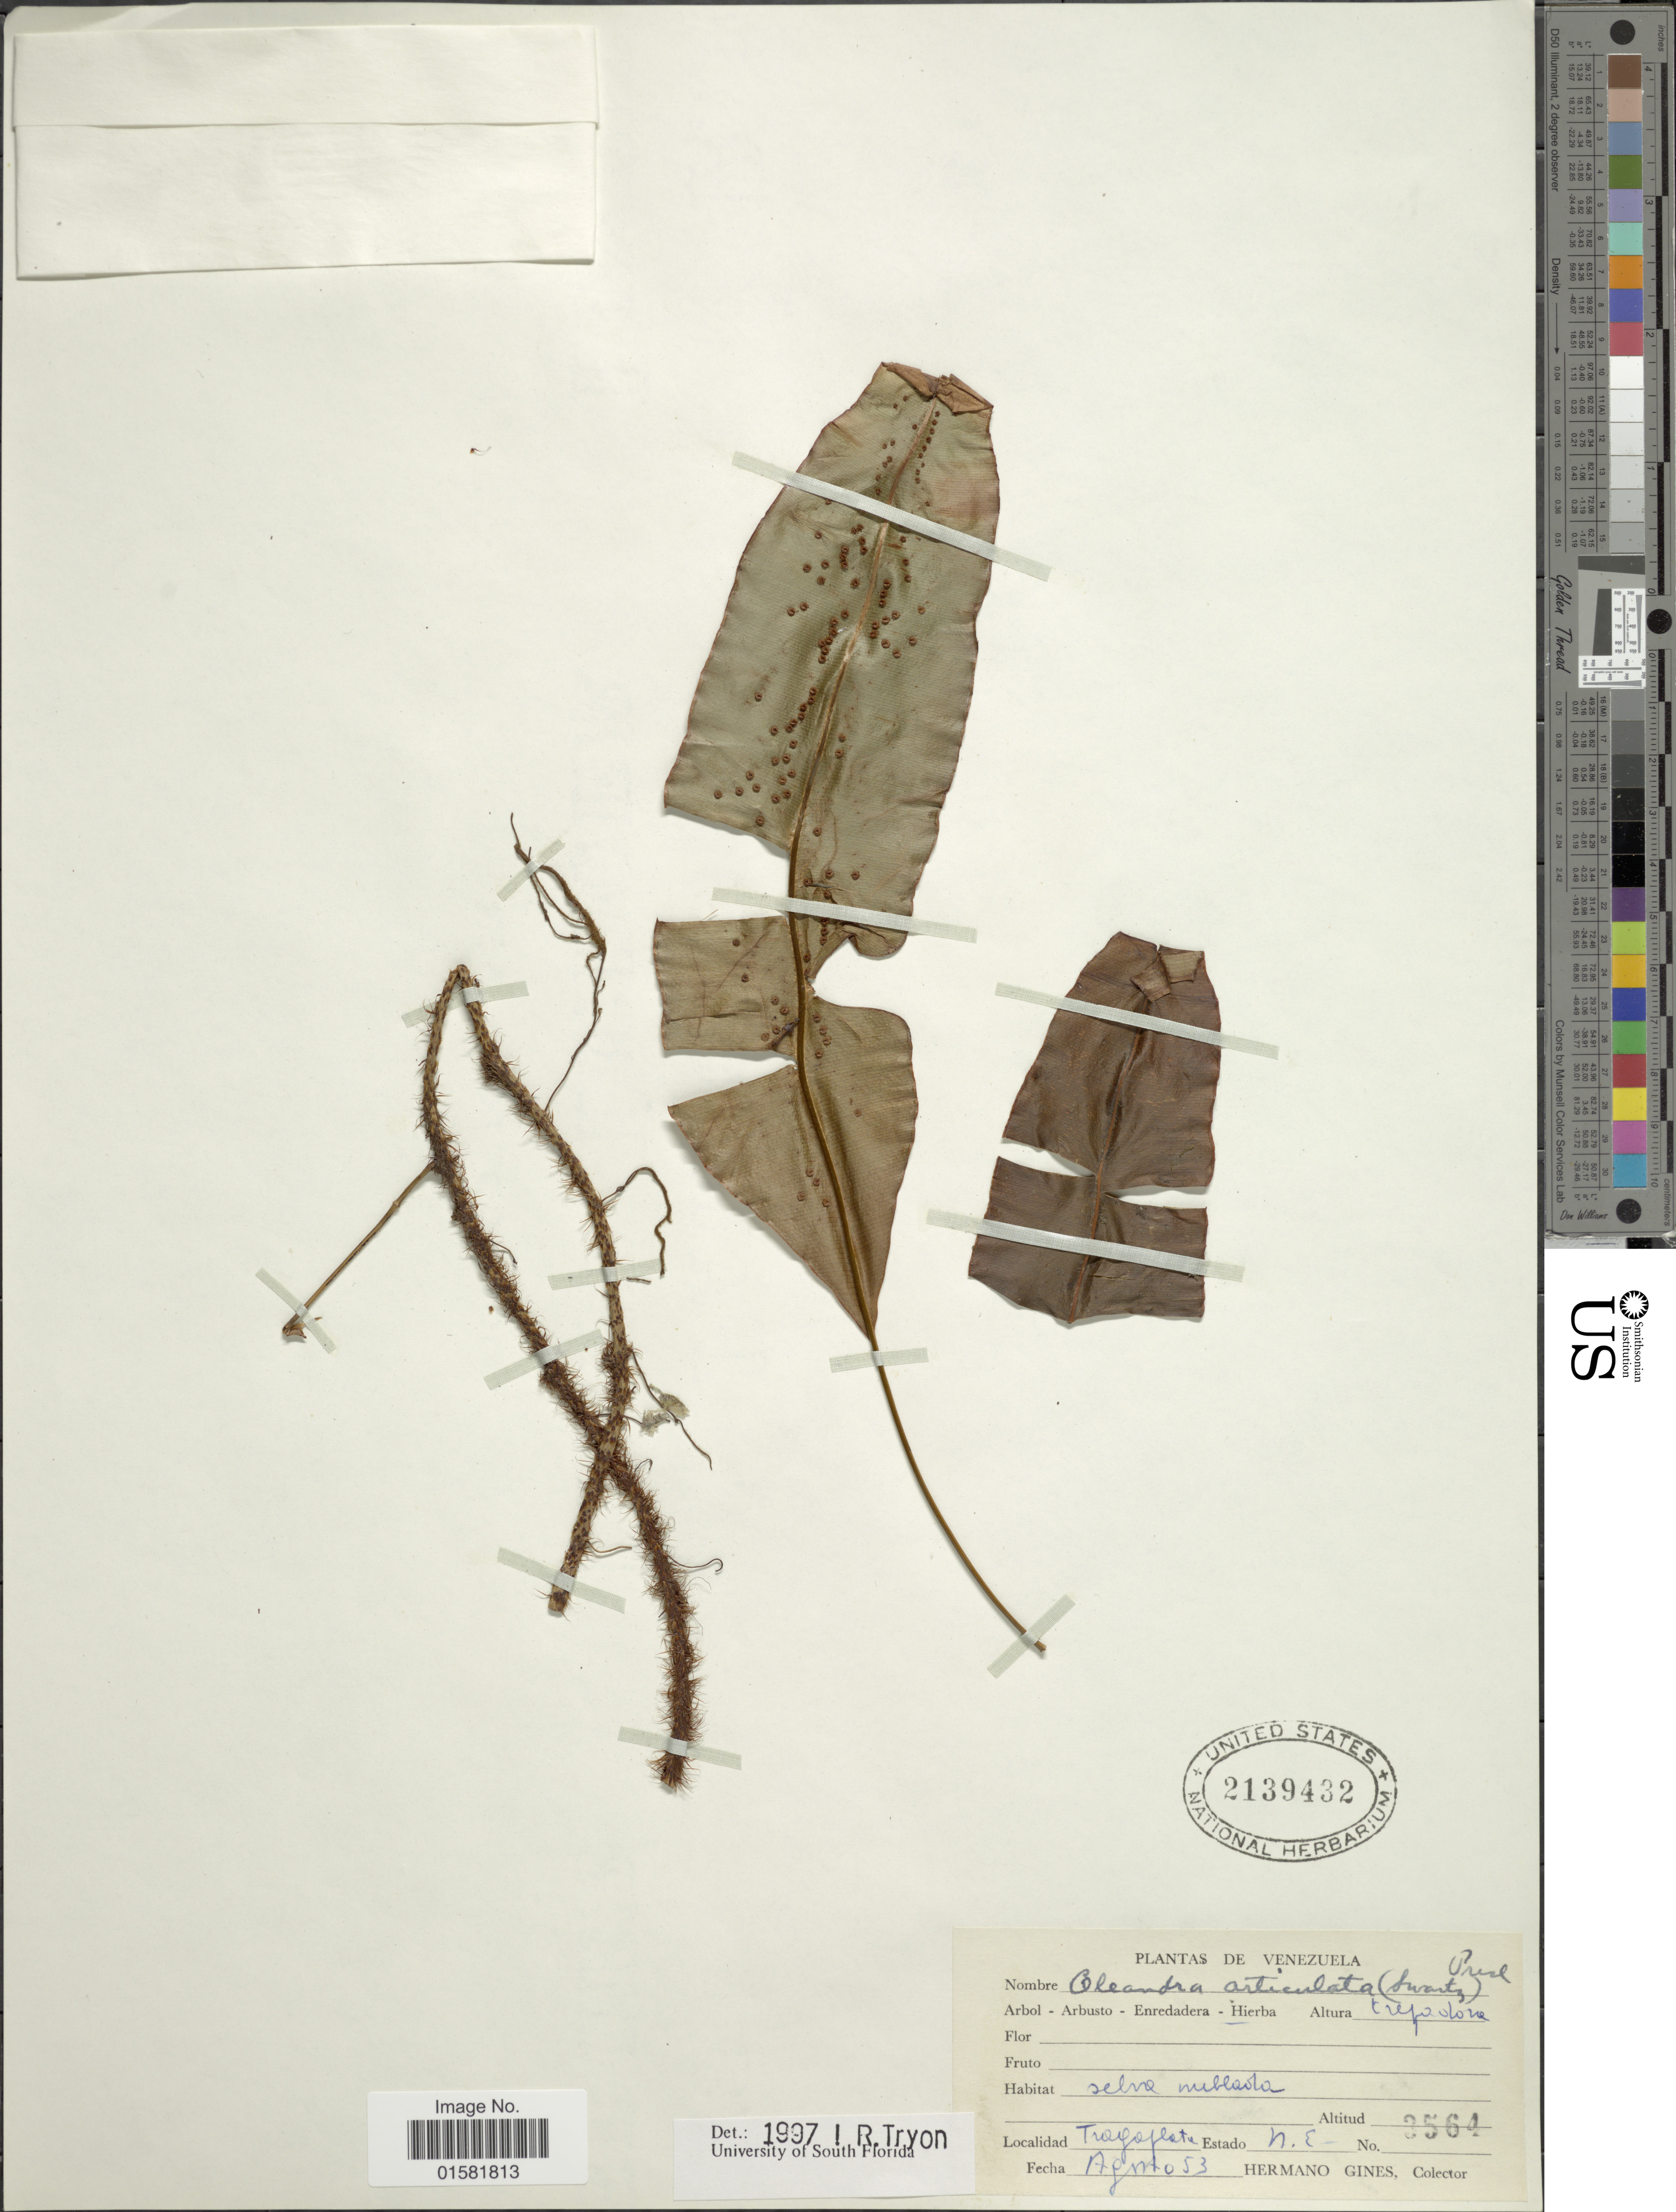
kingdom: Plantae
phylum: Tracheophyta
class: Polypodiopsida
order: Polypodiales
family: Oleandraceae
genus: Oleandra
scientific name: Oleandra articulata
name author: (Sw.) C. Presl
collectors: Bro. Gines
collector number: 3564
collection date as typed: Transcribed d/m/y: /8/53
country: Venezuela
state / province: Nueva Esparta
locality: Tragaplata, Estado N.E. [State of Nueva Esparta], Venezuela.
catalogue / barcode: US 2139432